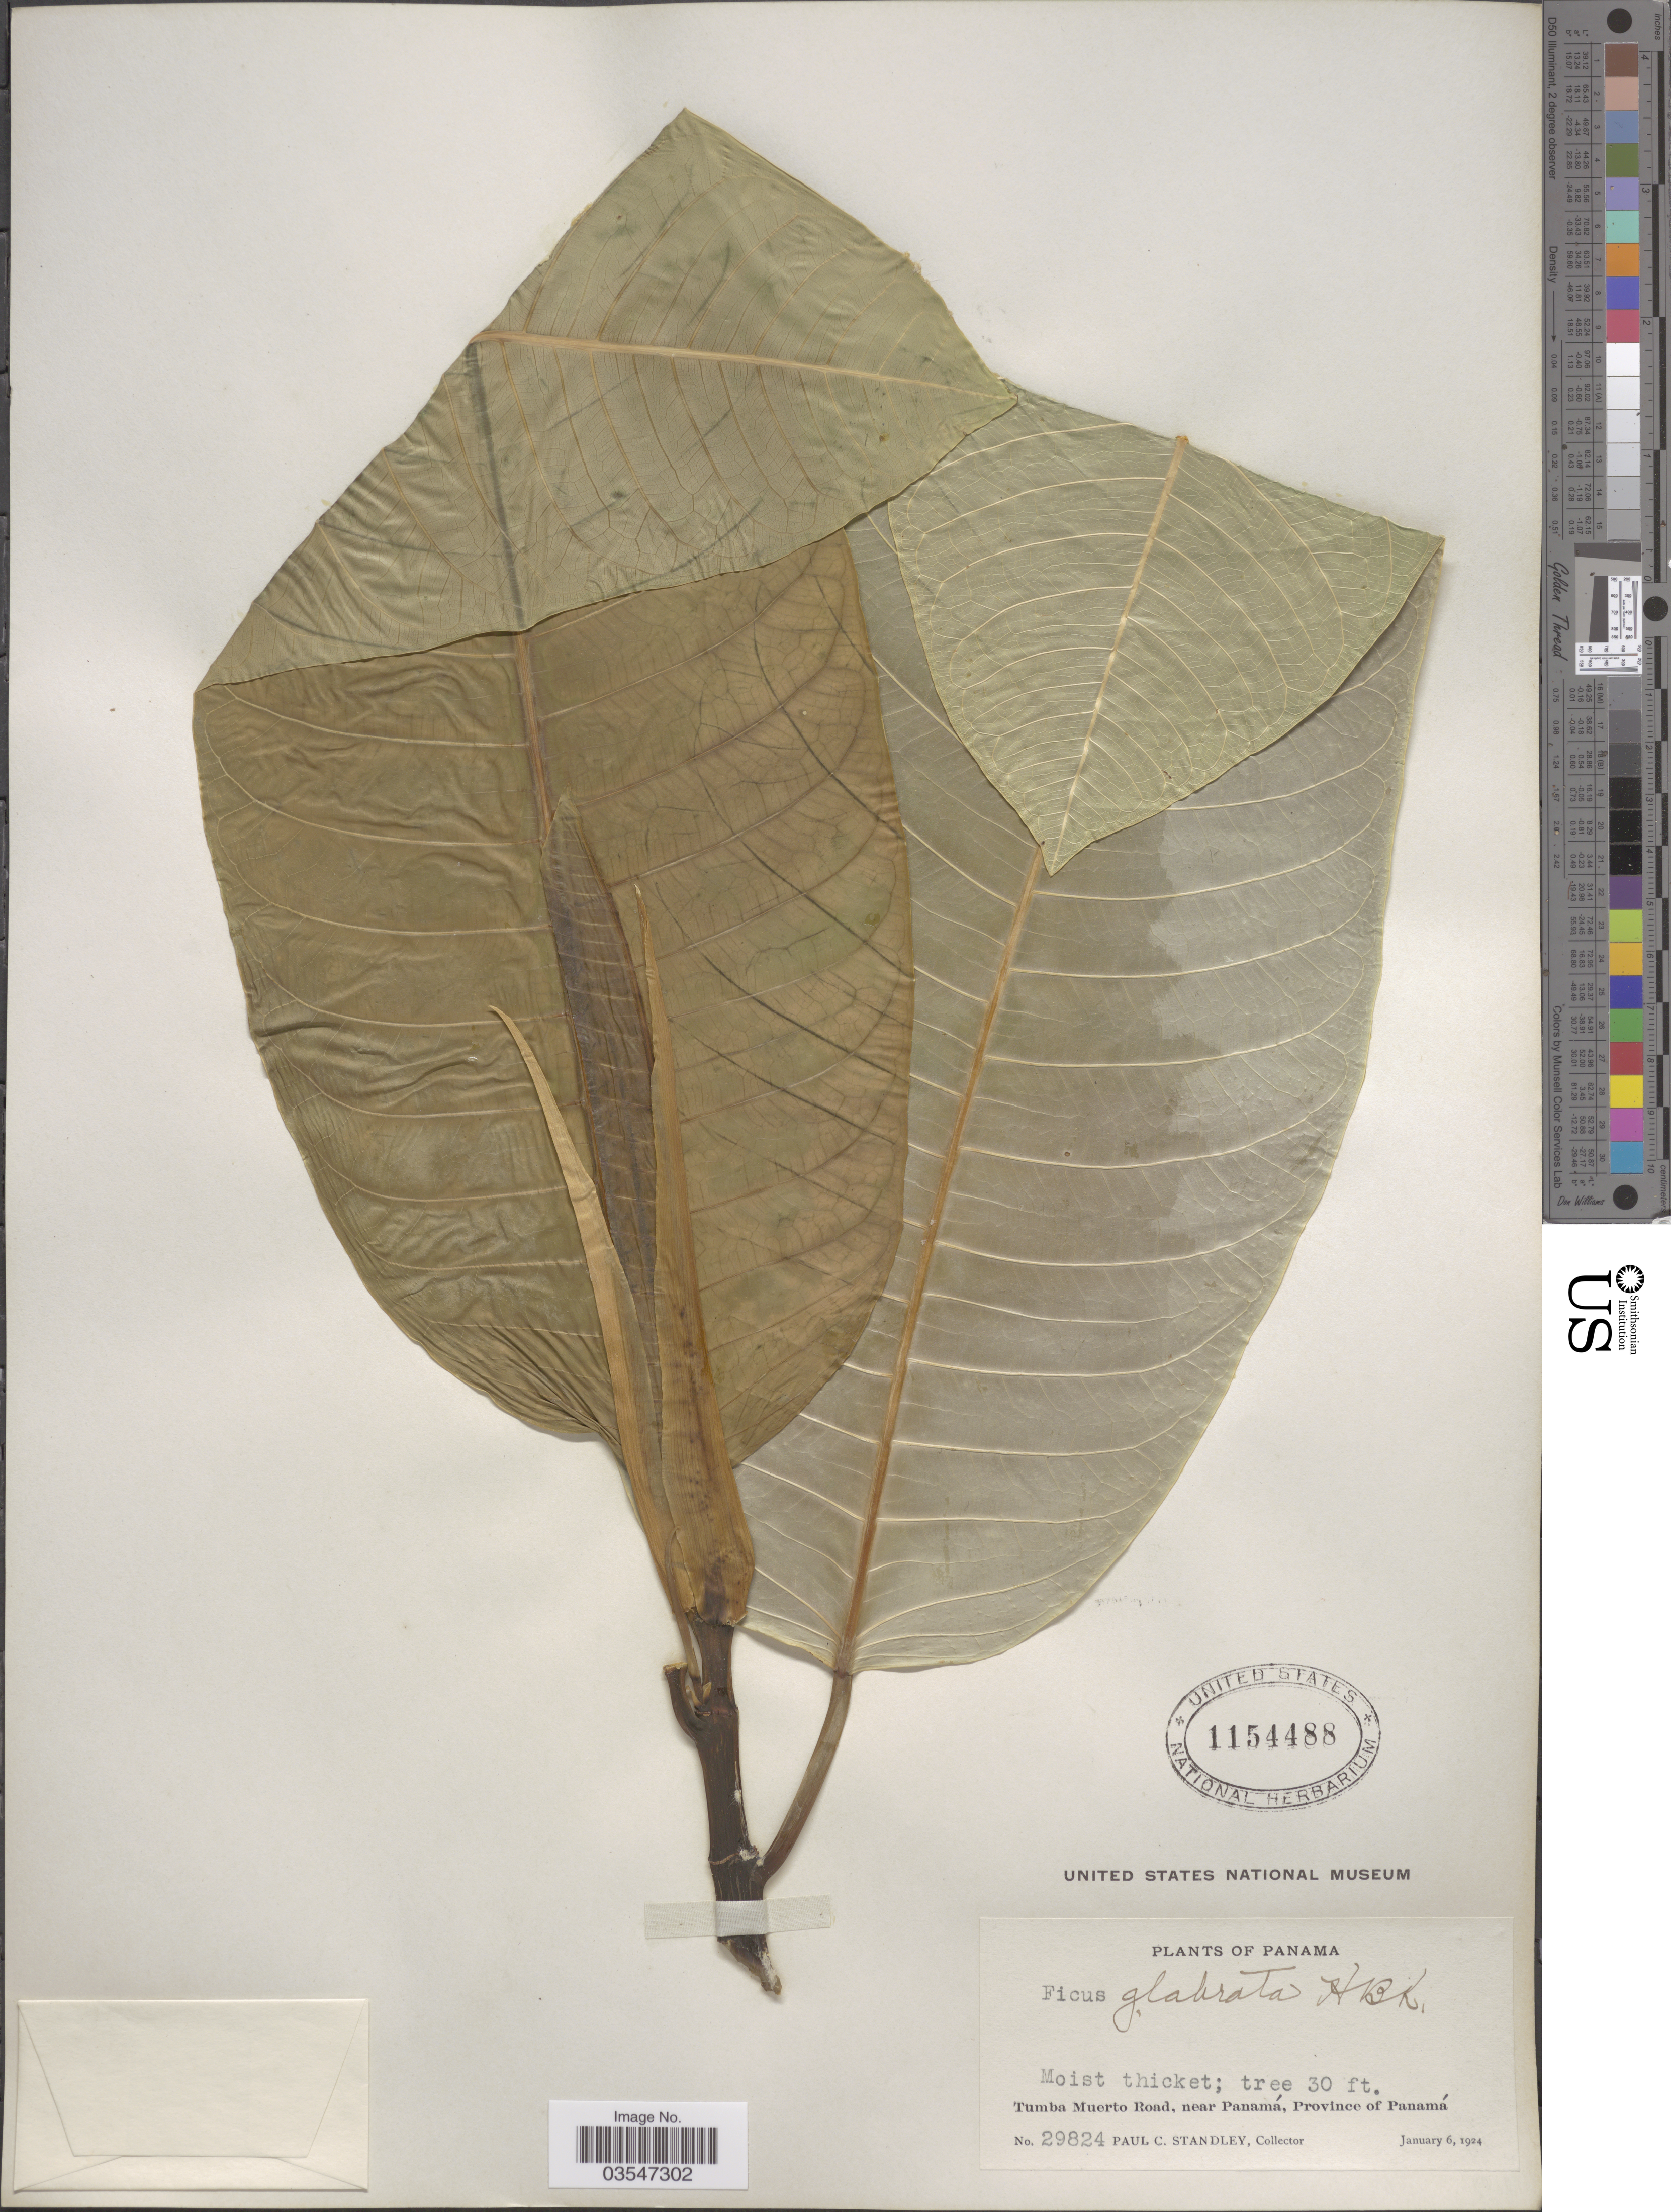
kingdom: Plantae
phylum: Tracheophyta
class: Magnoliopsida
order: Rosales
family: Moraceae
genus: Ficus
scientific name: Ficus insipida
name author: Willd.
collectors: P. C. Standley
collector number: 29824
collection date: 1924-01-06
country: Panama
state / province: Panamá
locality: Tumba Muerto Road, near Panamá.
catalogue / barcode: US 1154488